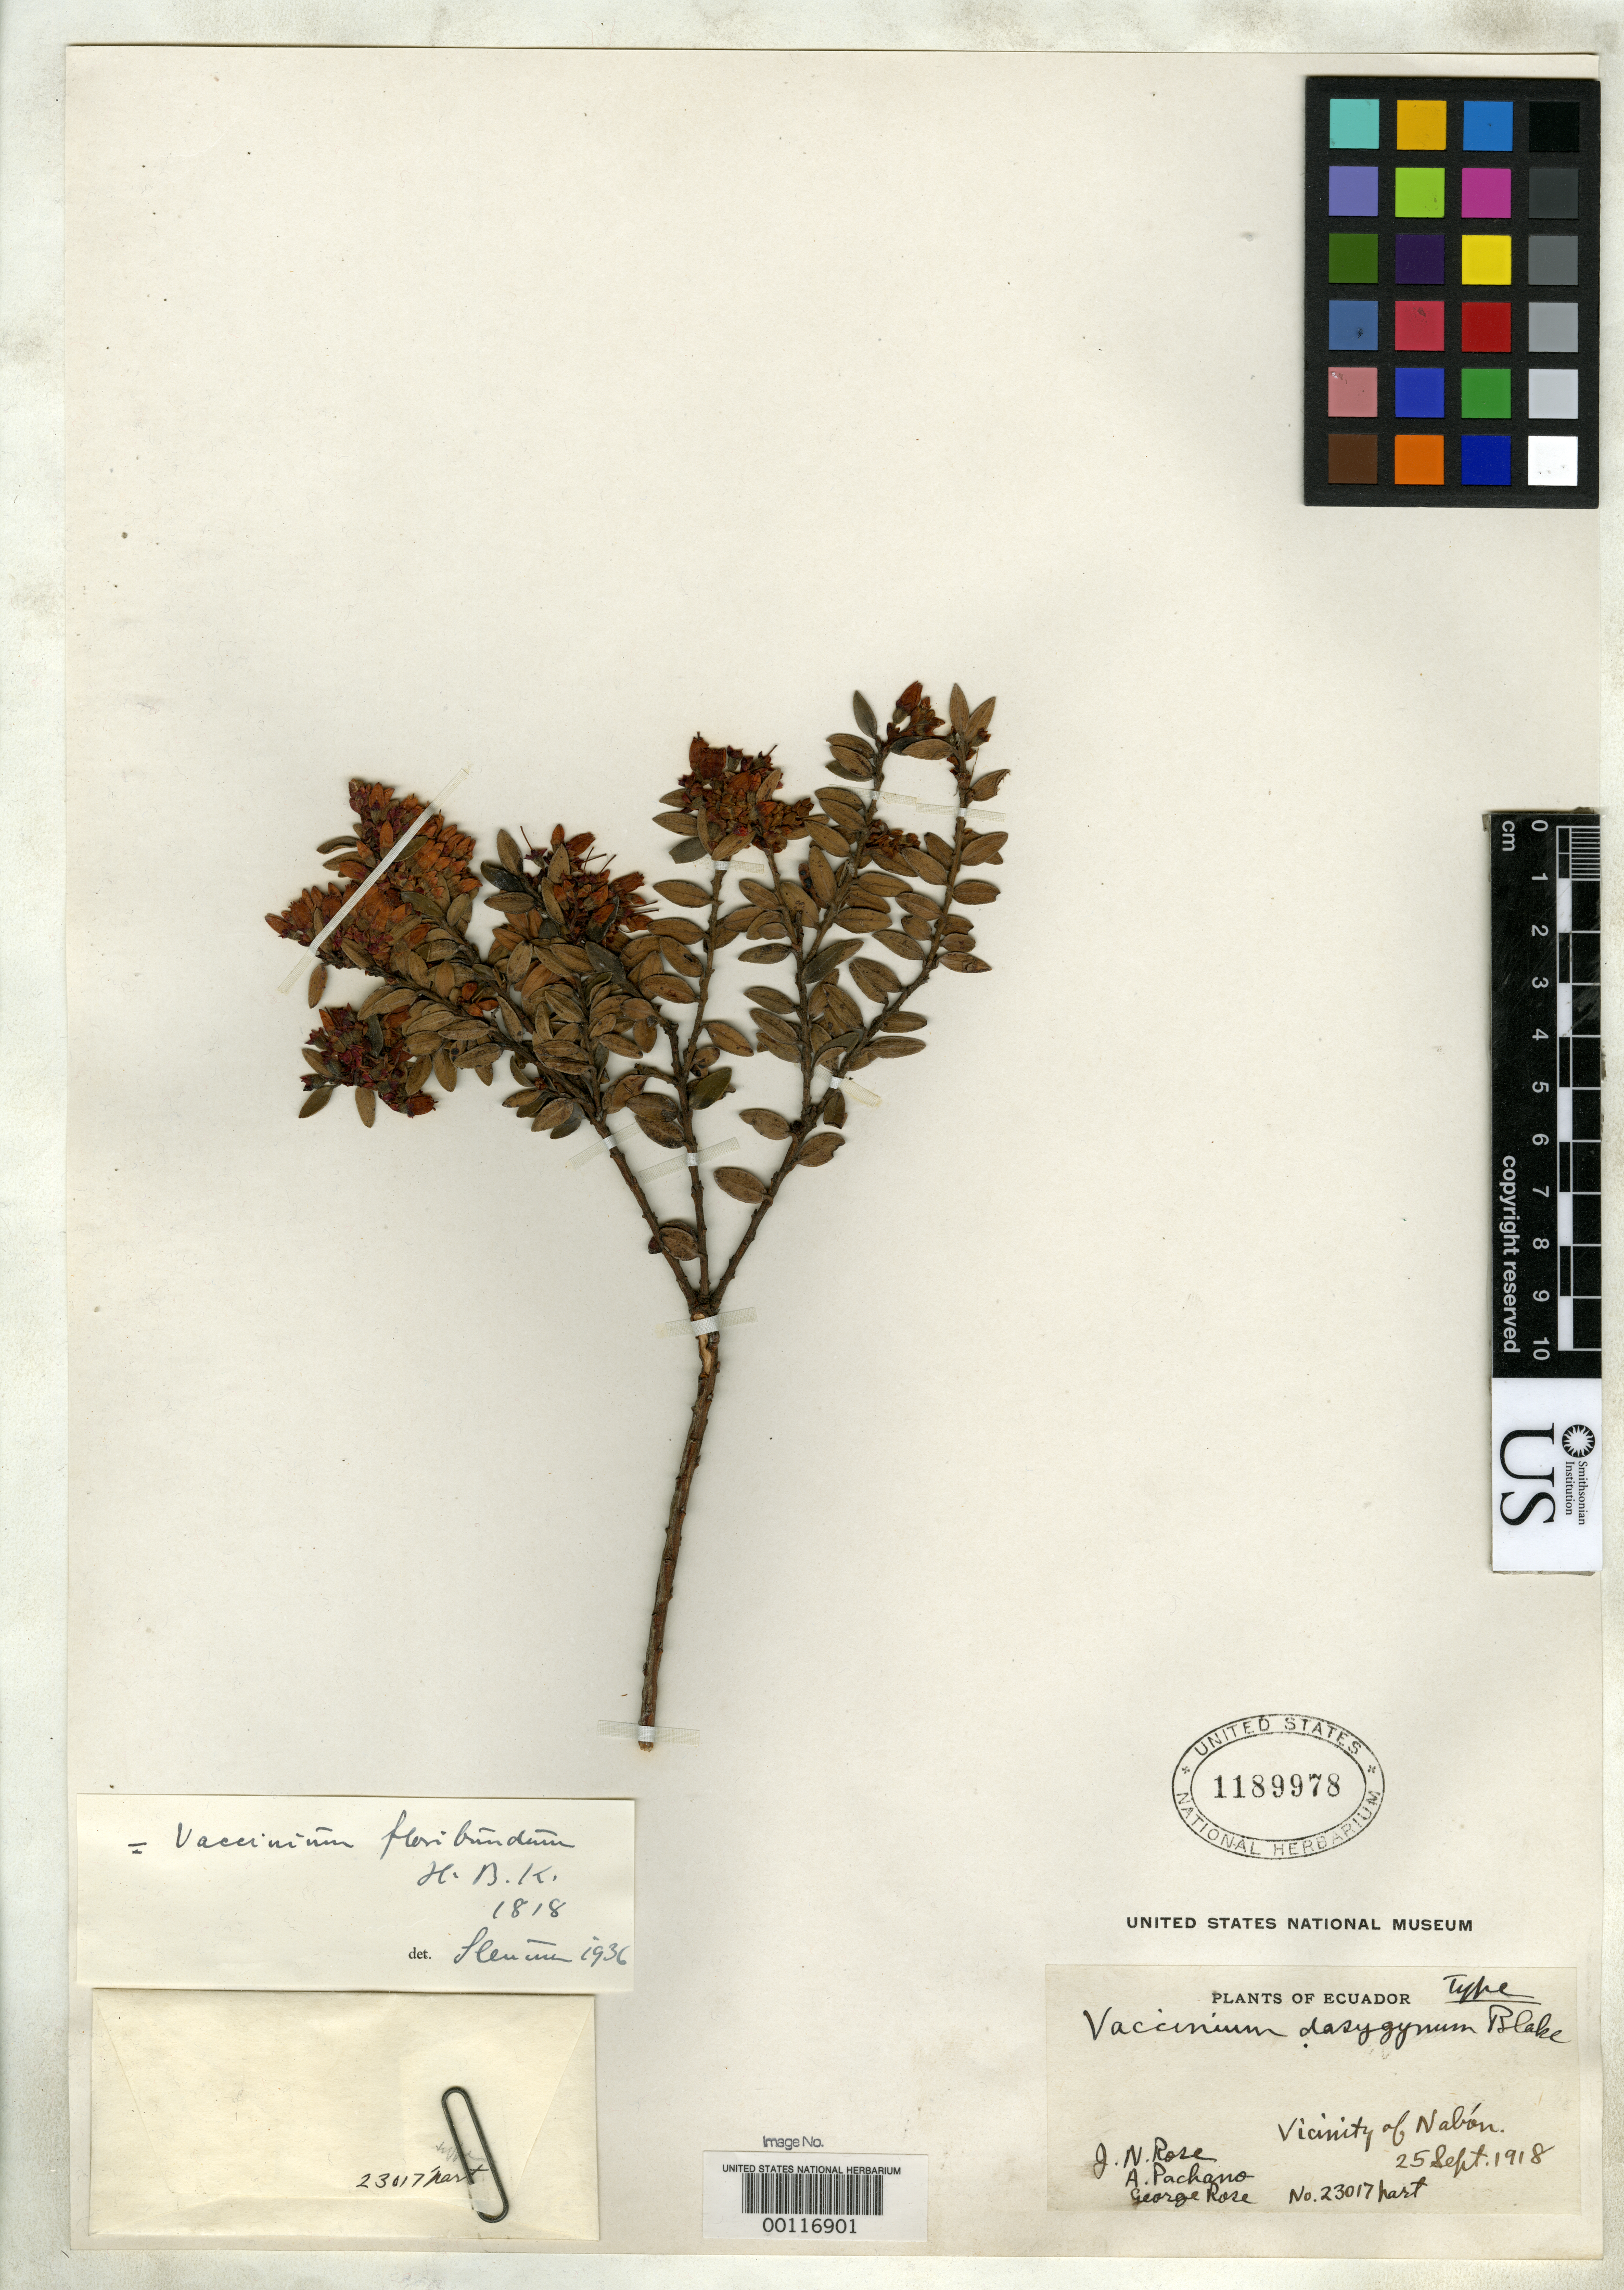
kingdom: Plantae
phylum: Tracheophyta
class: Magnoliopsida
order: Ericales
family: Ericaceae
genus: Vaccinium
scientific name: Vaccinium dasygynum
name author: S.F. Blake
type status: Holotype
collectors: J. N. Rose, A. Pachano & G. Rose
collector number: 23017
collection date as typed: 25 Sep 1918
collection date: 1918-09-25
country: Ecuador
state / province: Azuay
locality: Near Nabon.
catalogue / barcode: US 1189978